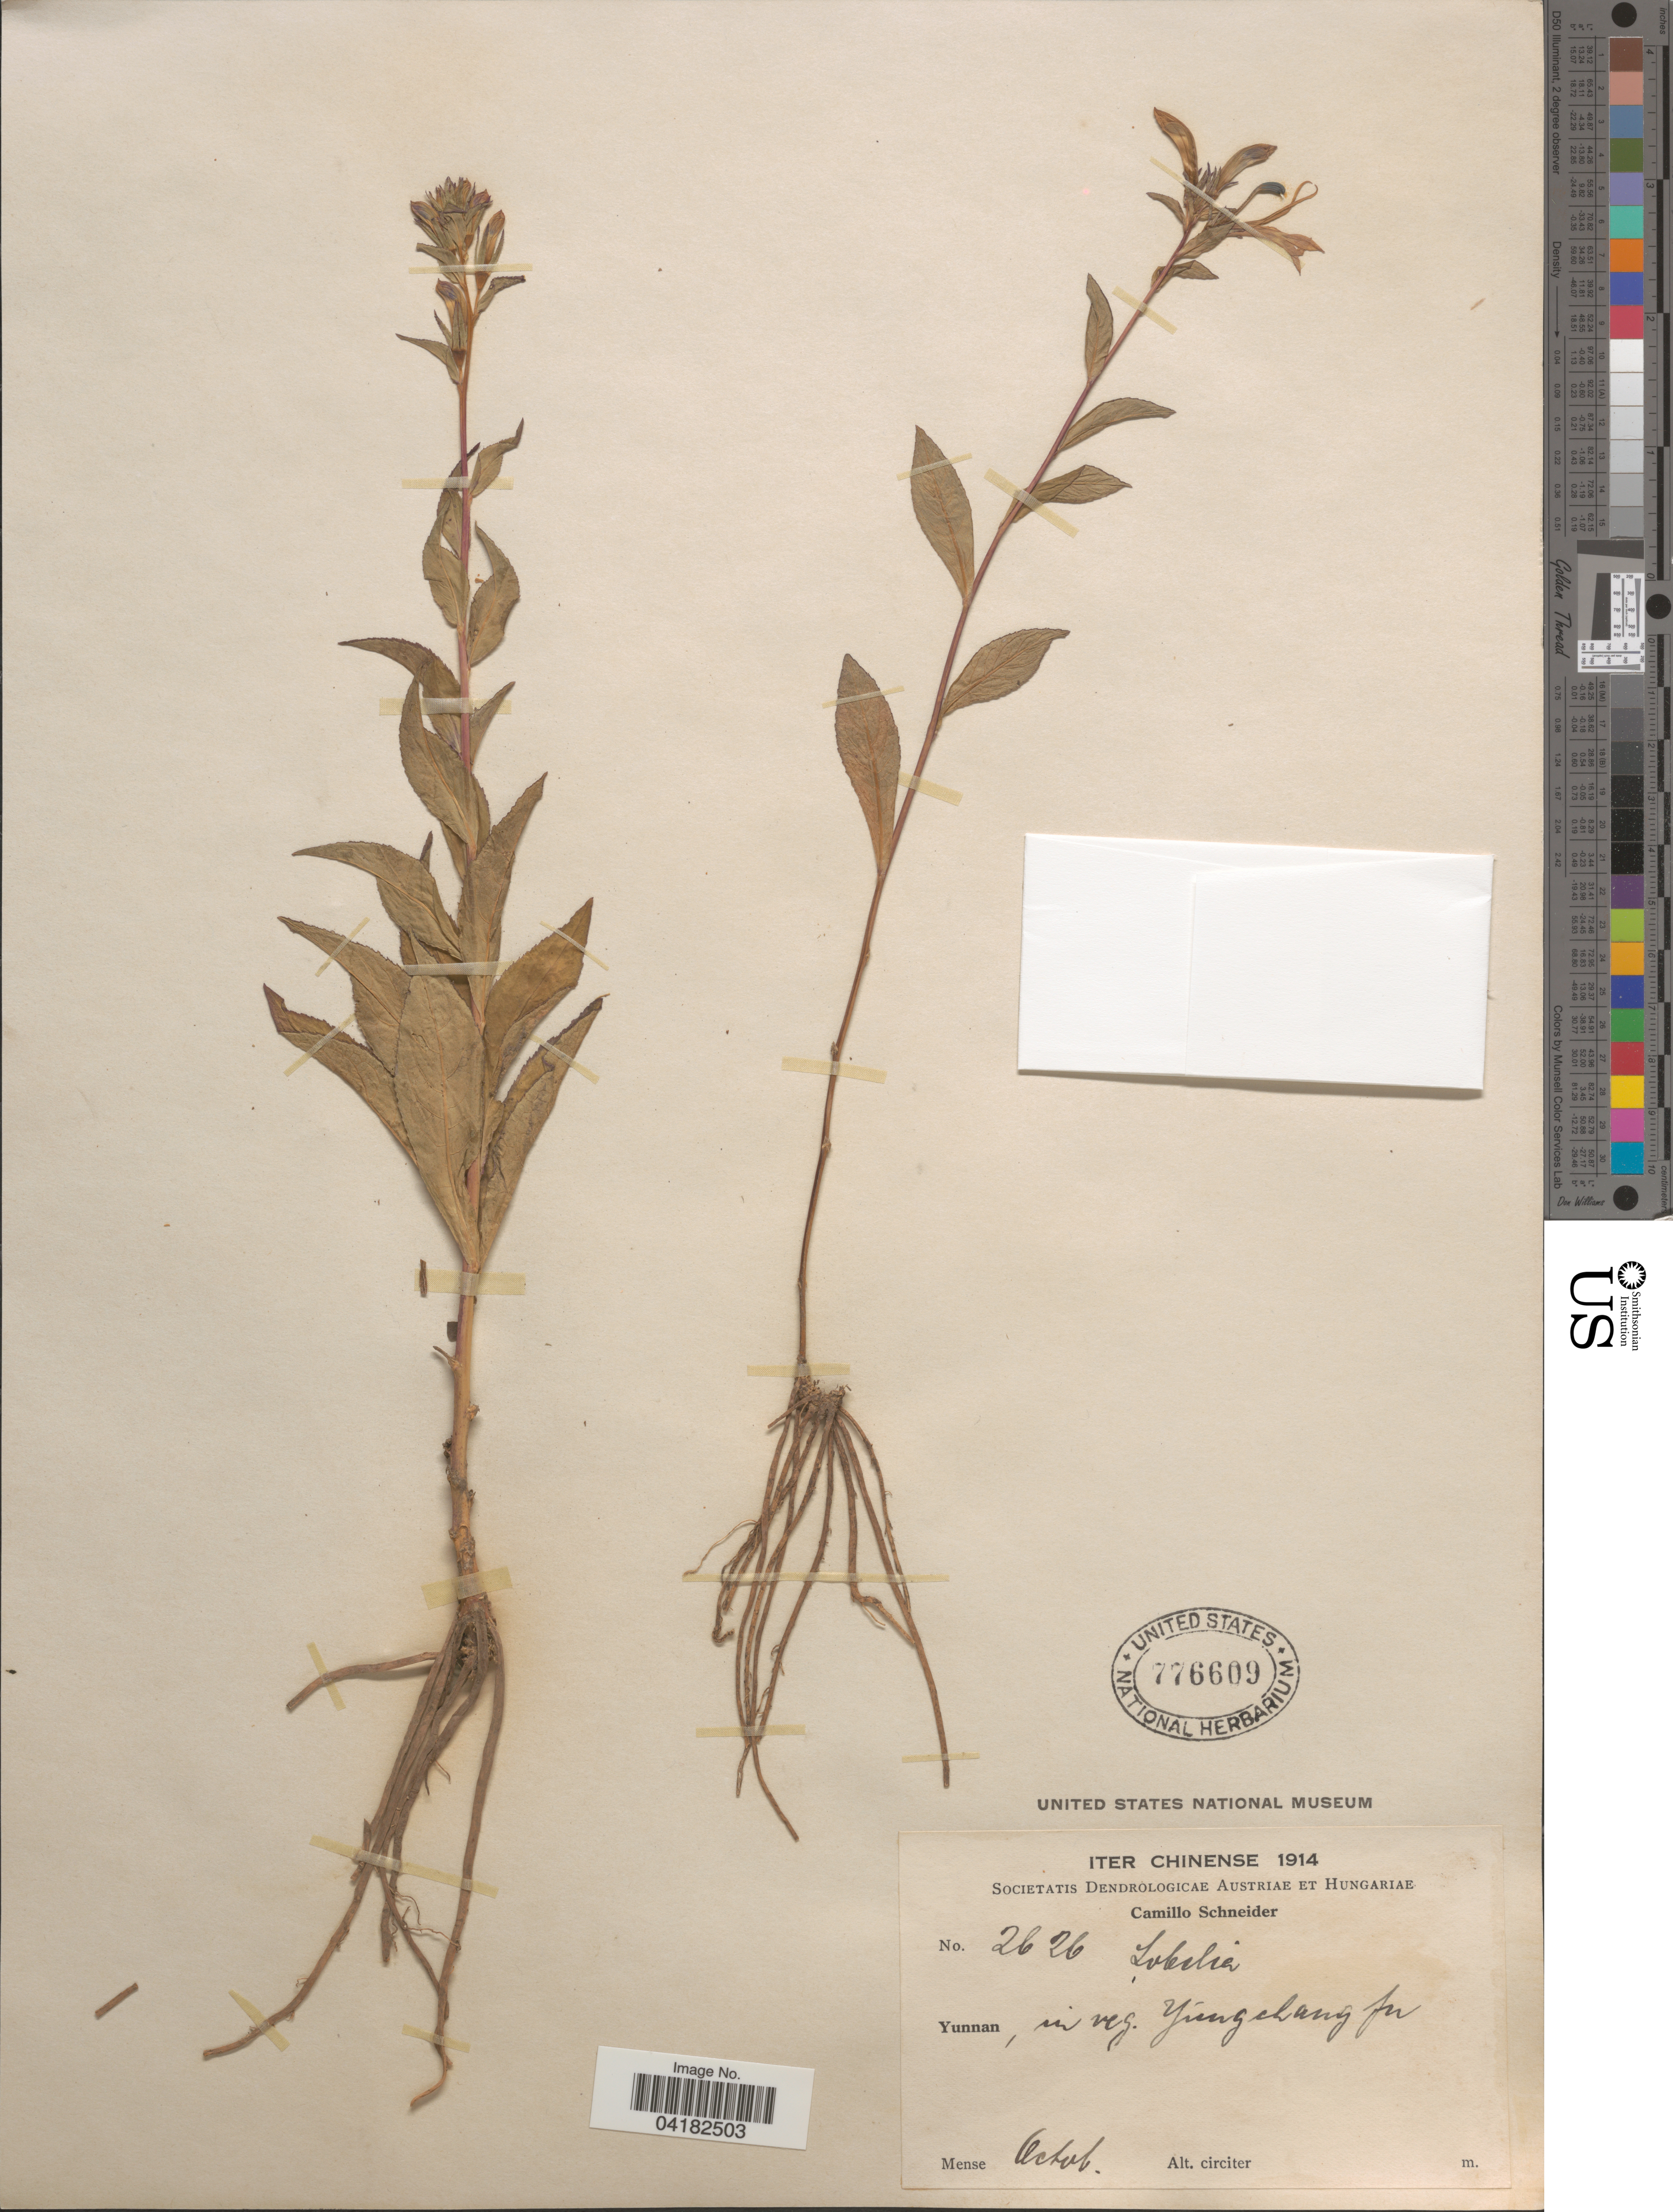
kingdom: Plantae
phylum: Tracheophyta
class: Magnoliopsida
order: Asterales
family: Campanulaceae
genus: Lobelia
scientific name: Lobelia sp.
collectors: C. K. Schneider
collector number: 2626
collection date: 1914-10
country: China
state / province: Yunnan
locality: Iter Chinense 1914. In veg. Yúngchang Ju [interpreted].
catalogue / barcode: US 776609